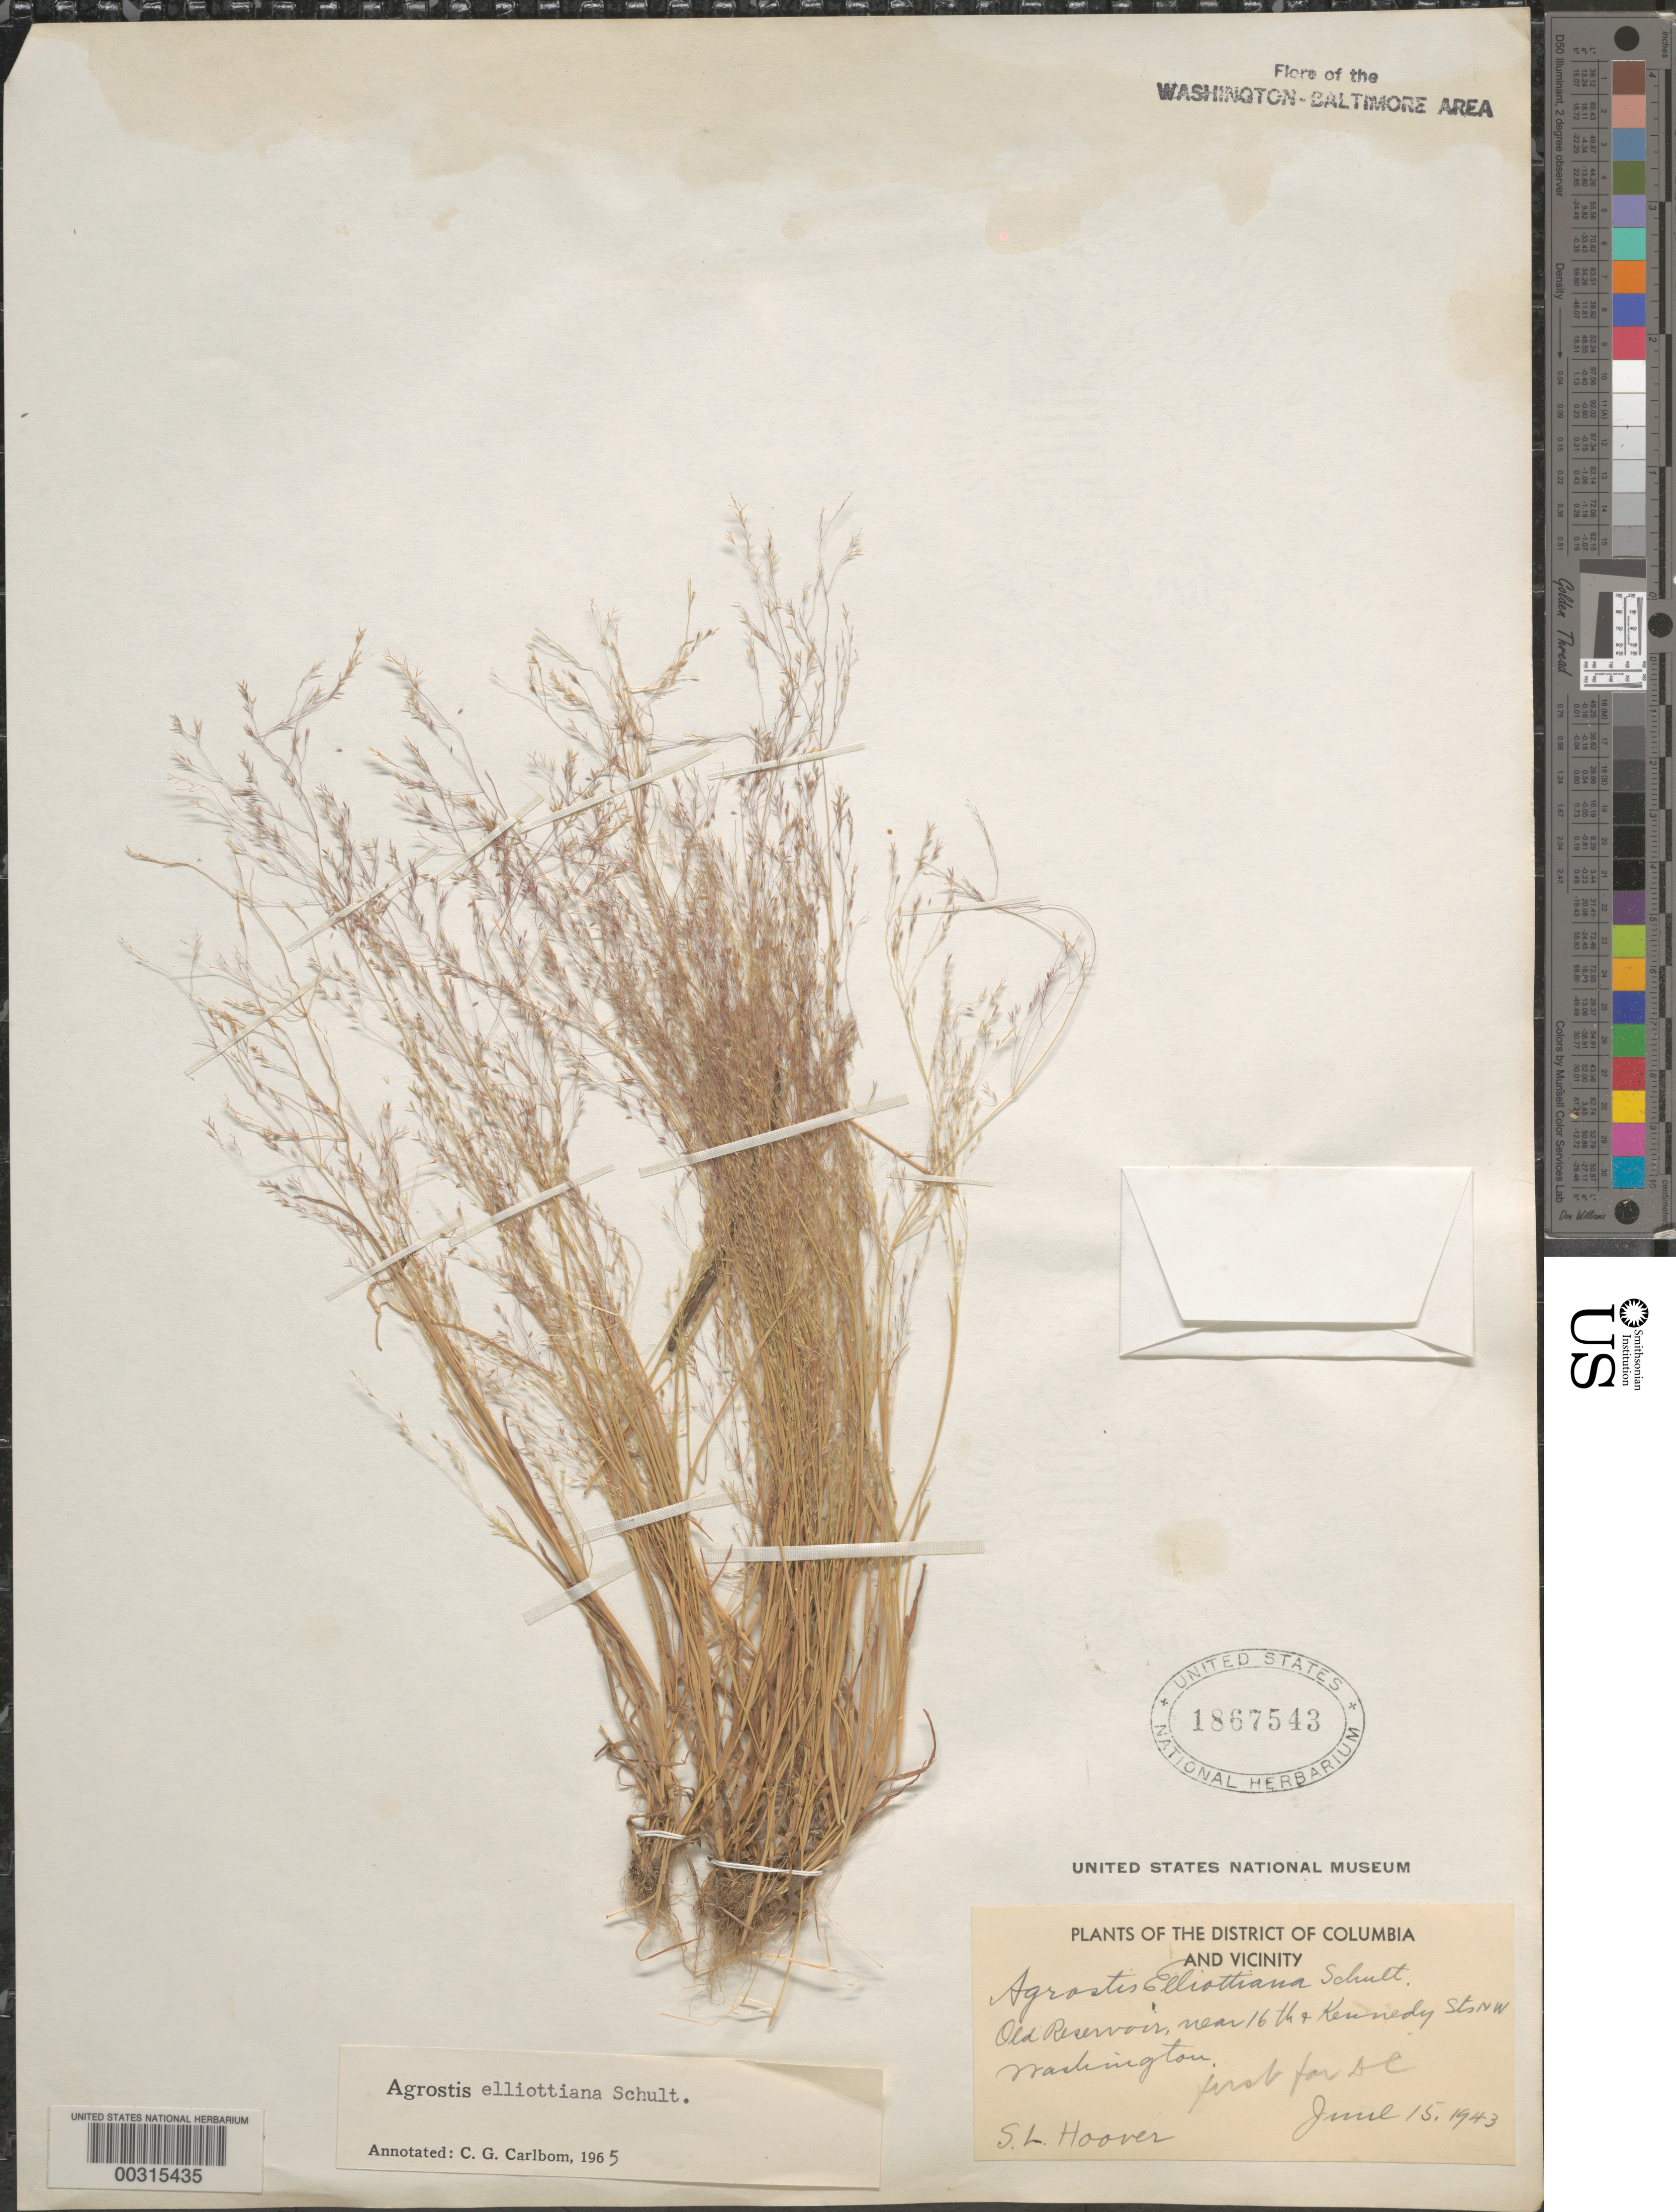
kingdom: Plantae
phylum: Tracheophyta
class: Liliopsida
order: Poales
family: Poaceae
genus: Agrostis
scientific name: Agrostis elliottiana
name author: Schult.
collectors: S. L. Hoover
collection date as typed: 15 Jun 1943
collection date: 1943-06-15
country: United States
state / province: District of Columbia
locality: Old Reservoir Rd. near 16th and Kennedy St. NW Rock Creek Park and Vicinity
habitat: On reservoir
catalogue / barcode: US 1867543